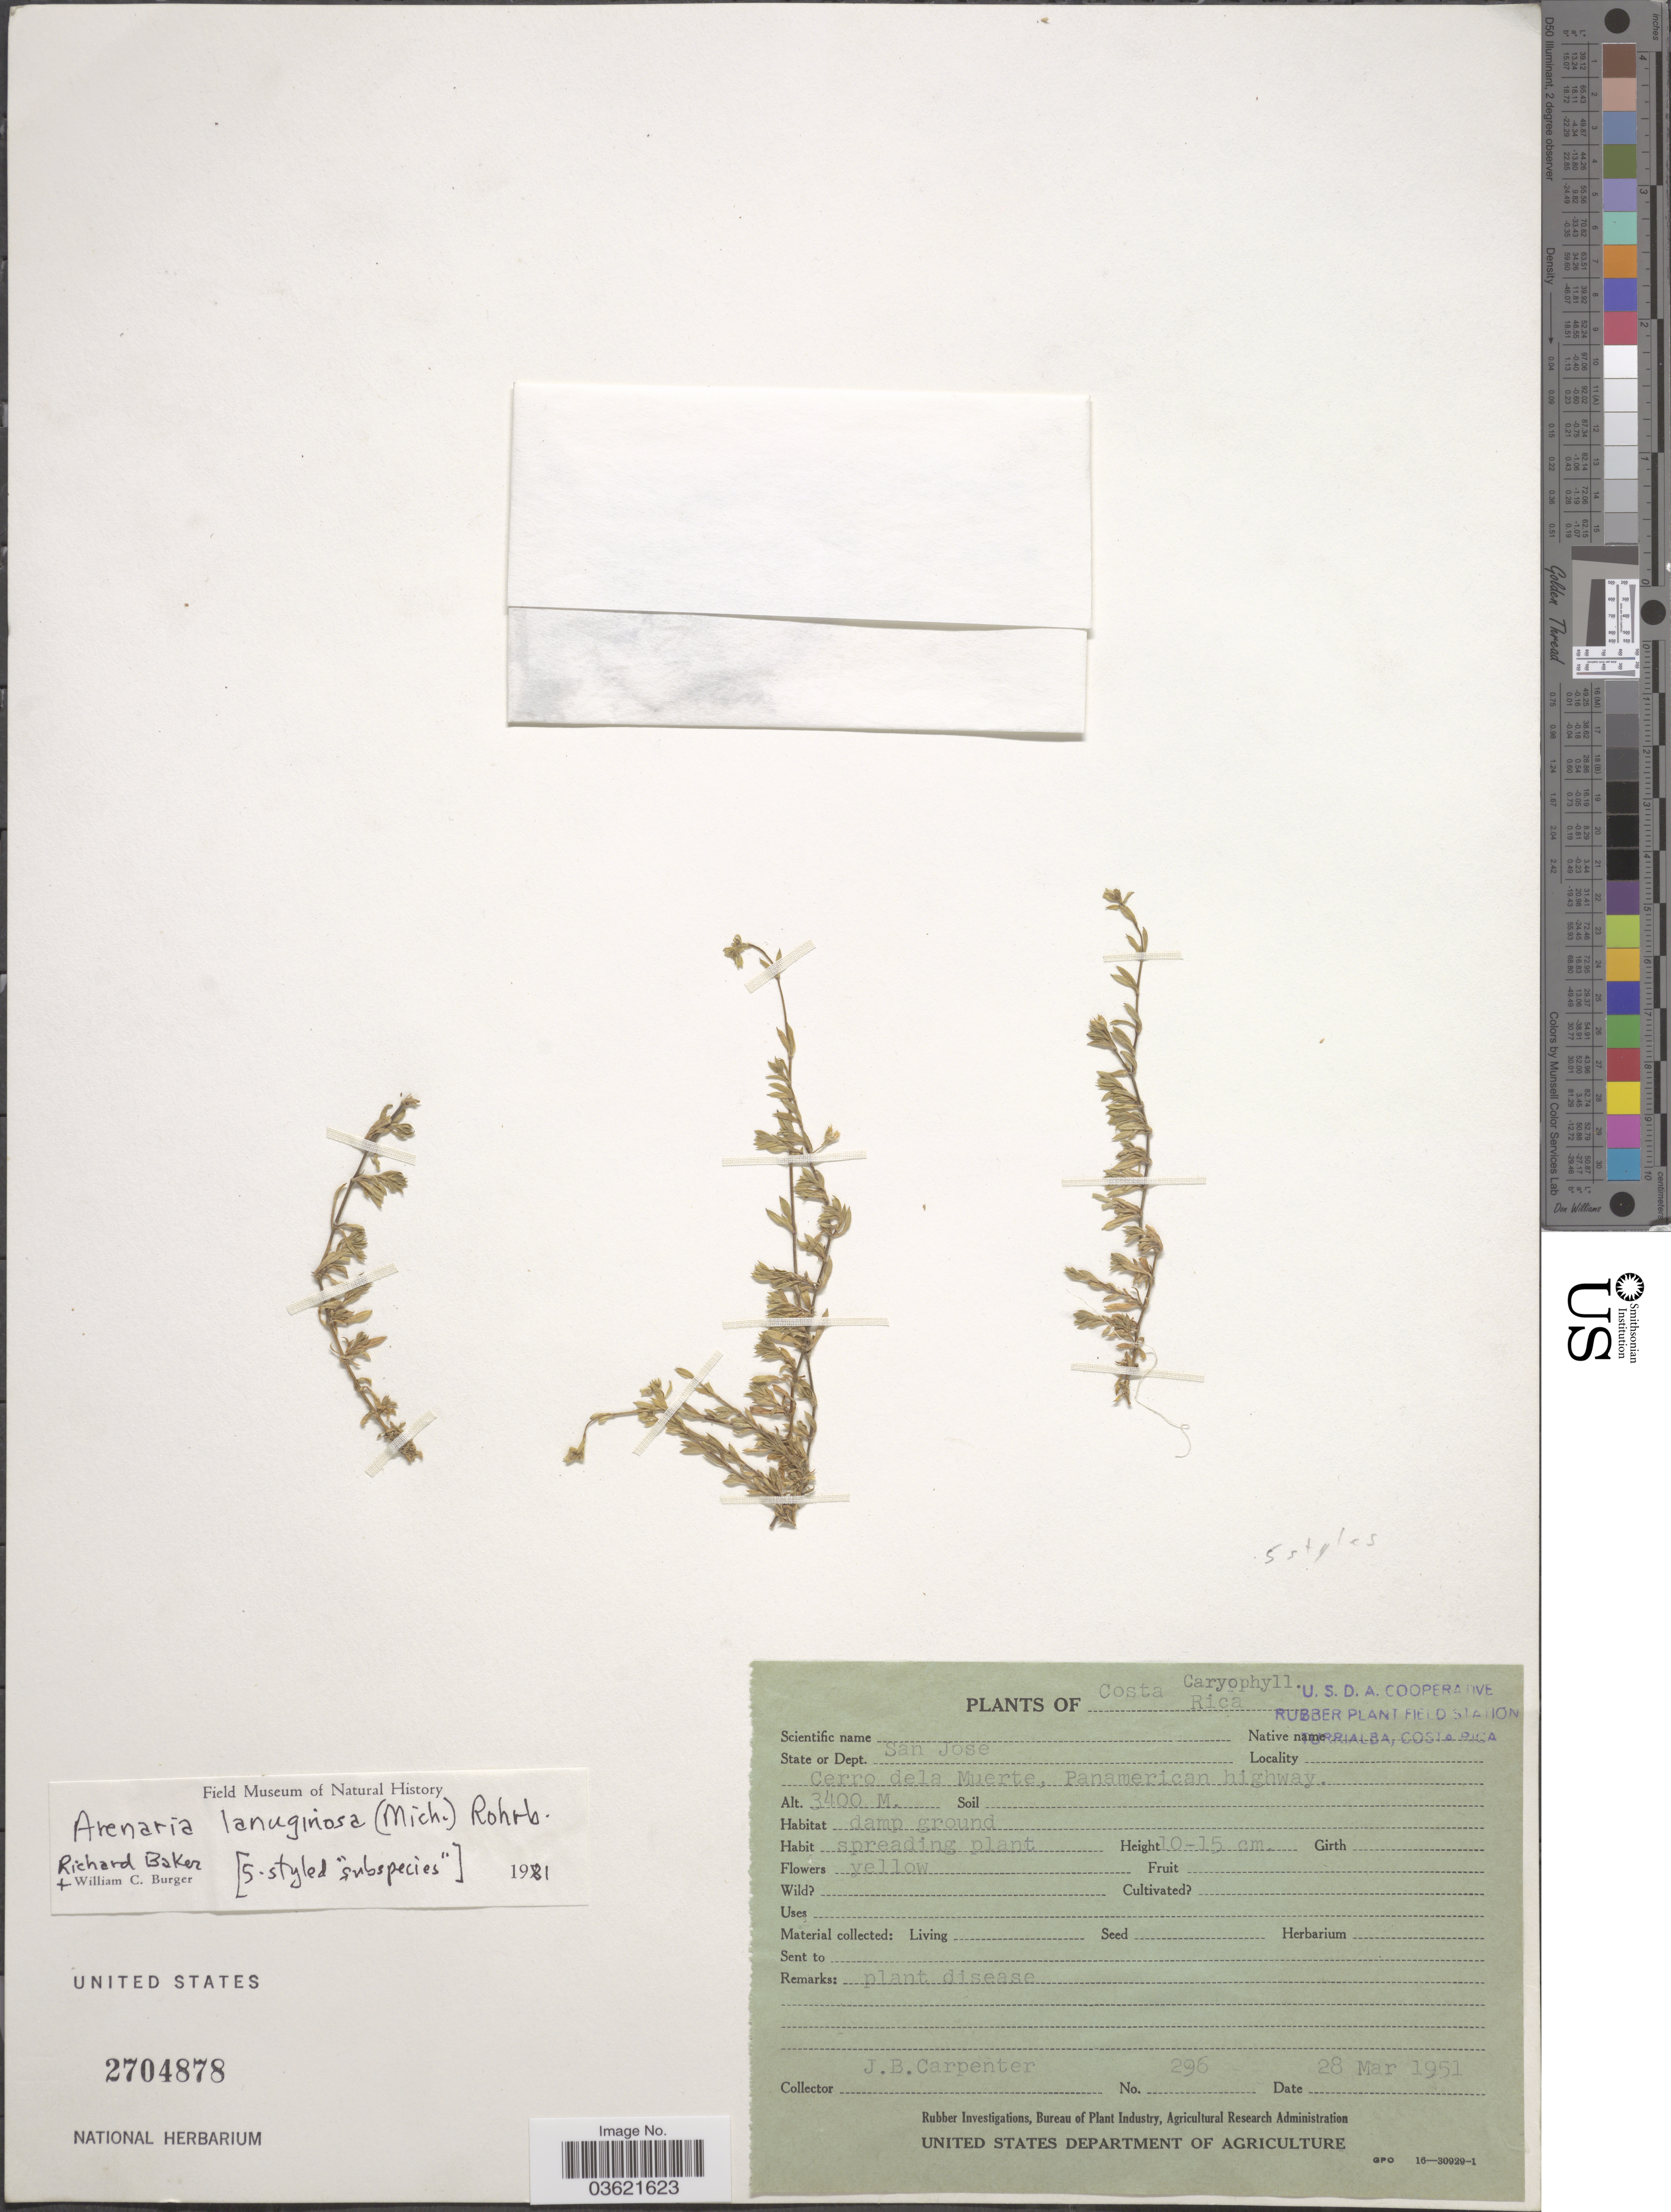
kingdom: Plantae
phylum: Tracheophyta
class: Magnoliopsida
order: Caryophyllales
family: Caryophyllaceae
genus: Arenaria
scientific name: Arenaria lanuginosa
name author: (Michx.) Rohrb.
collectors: J. Carpenter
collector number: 296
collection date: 1951-03-28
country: Costa Rica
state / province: San José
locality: State or Dept. San Jose. Cerro dela Muerte, Panamerican highway.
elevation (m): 3400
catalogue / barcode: US 2704878